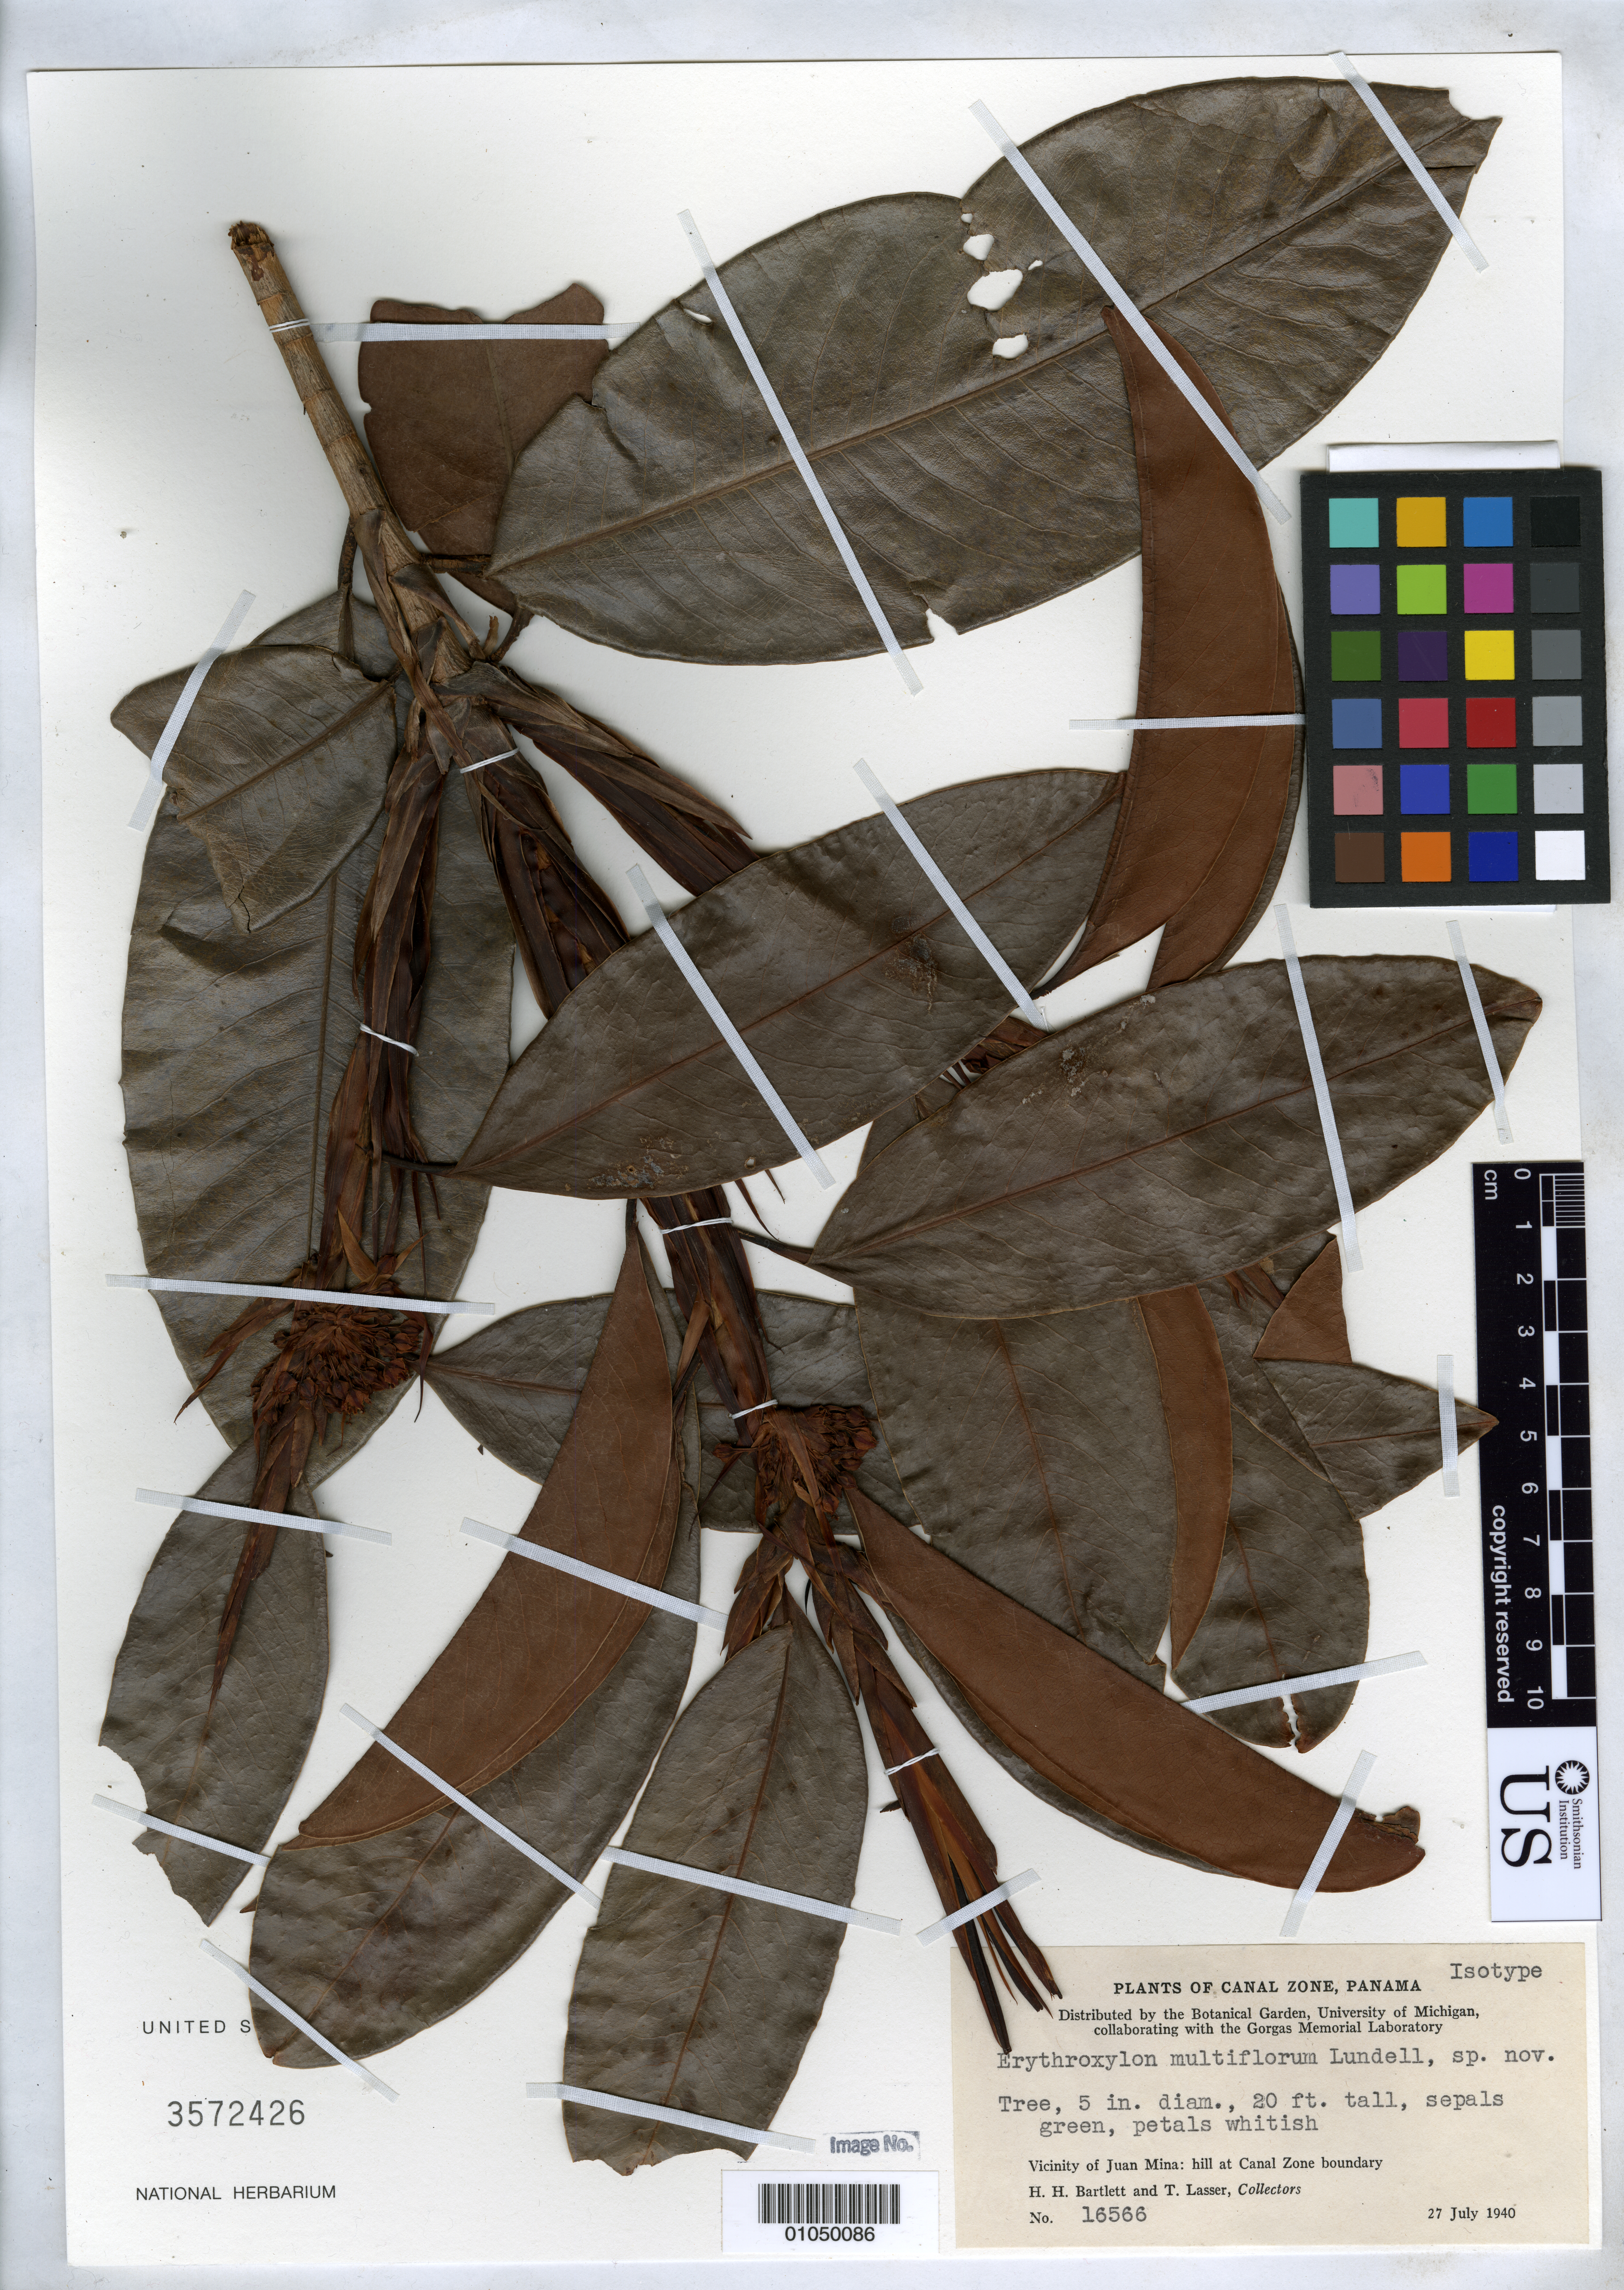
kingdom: Plantae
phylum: Tracheophyta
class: Magnoliopsida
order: Malpighiales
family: Erythroxylaceae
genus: Erythroxylum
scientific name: Erythroxylum multiflorum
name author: Lundell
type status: Isotype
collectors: H. H. Bartlett & T. Lasser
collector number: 16566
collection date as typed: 27 Jul 1940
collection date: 1940-07-27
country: Panama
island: Canal Zone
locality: Vicinity of Juan Mina: hill at Canal Zone boundary.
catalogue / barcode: US 3572426